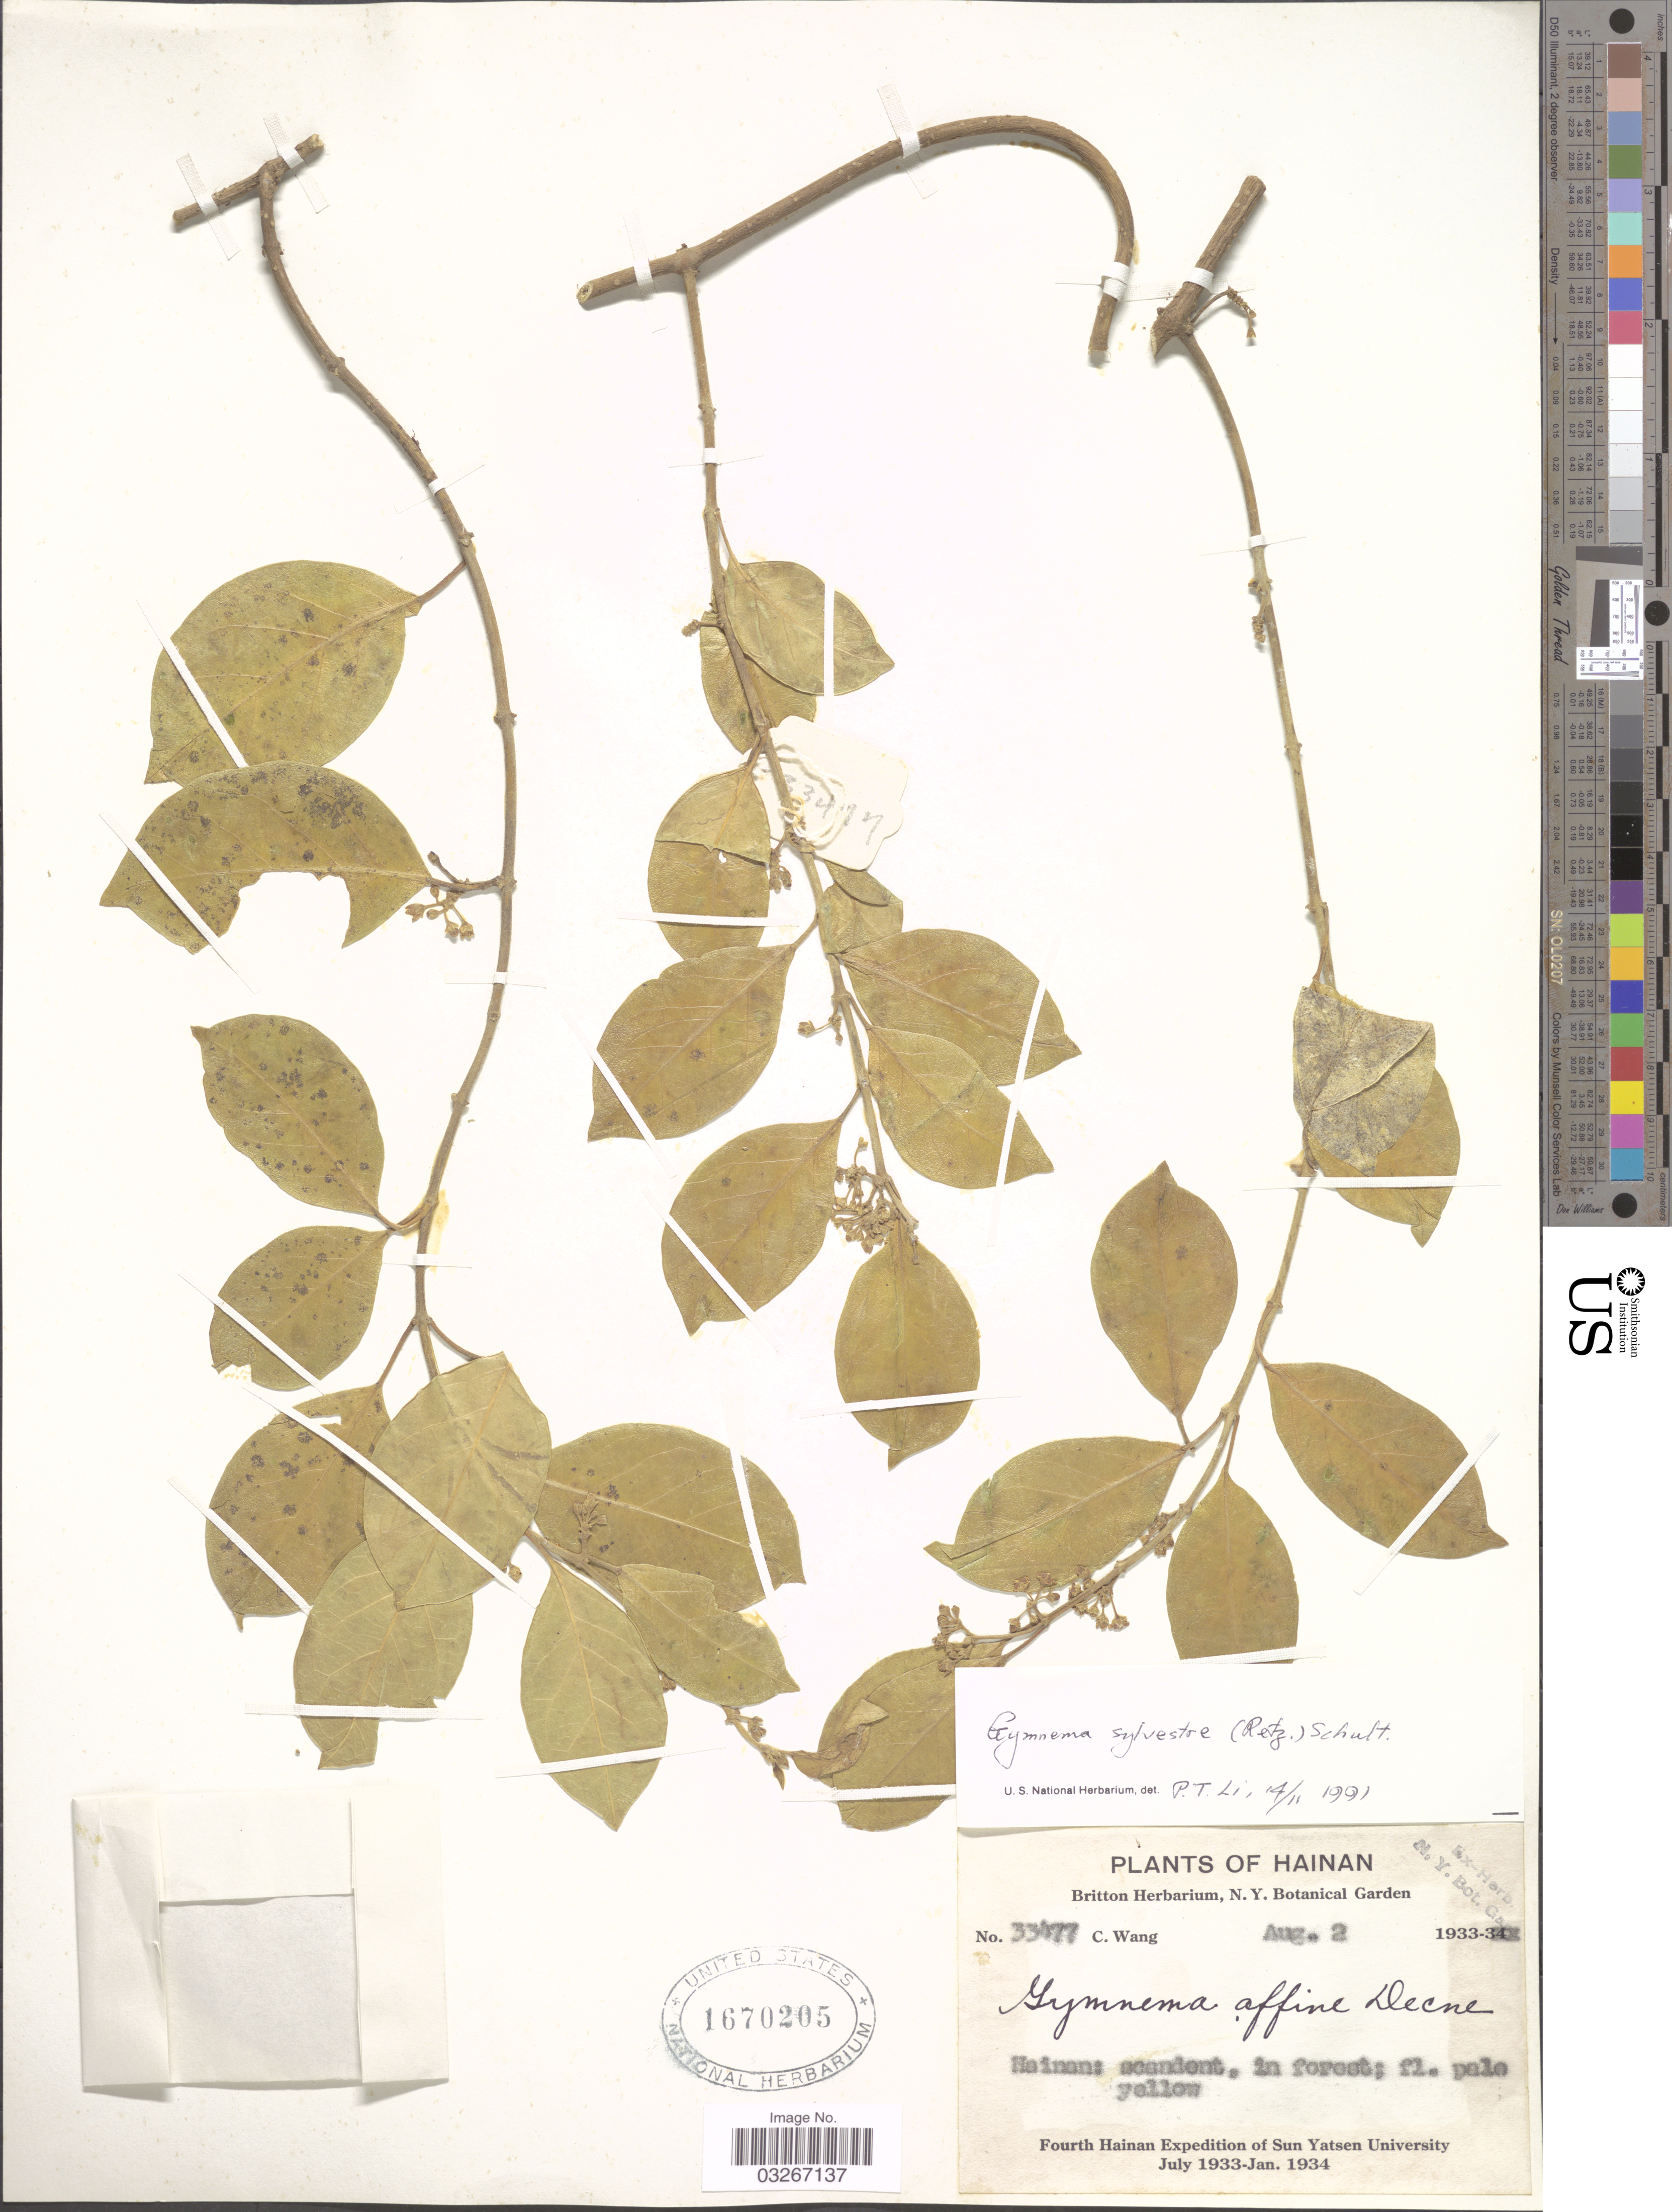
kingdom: Plantae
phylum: Tracheophyta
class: Magnoliopsida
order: Gentianales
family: Apocynaceae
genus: Gymnema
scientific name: Gymnema sylvestre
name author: (Retz.) R. Br. ex Schult. in Roem. & Schult.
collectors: C. Wang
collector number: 33477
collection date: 1933-08-02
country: China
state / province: Hainan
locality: Hainan.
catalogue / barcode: US 1670205